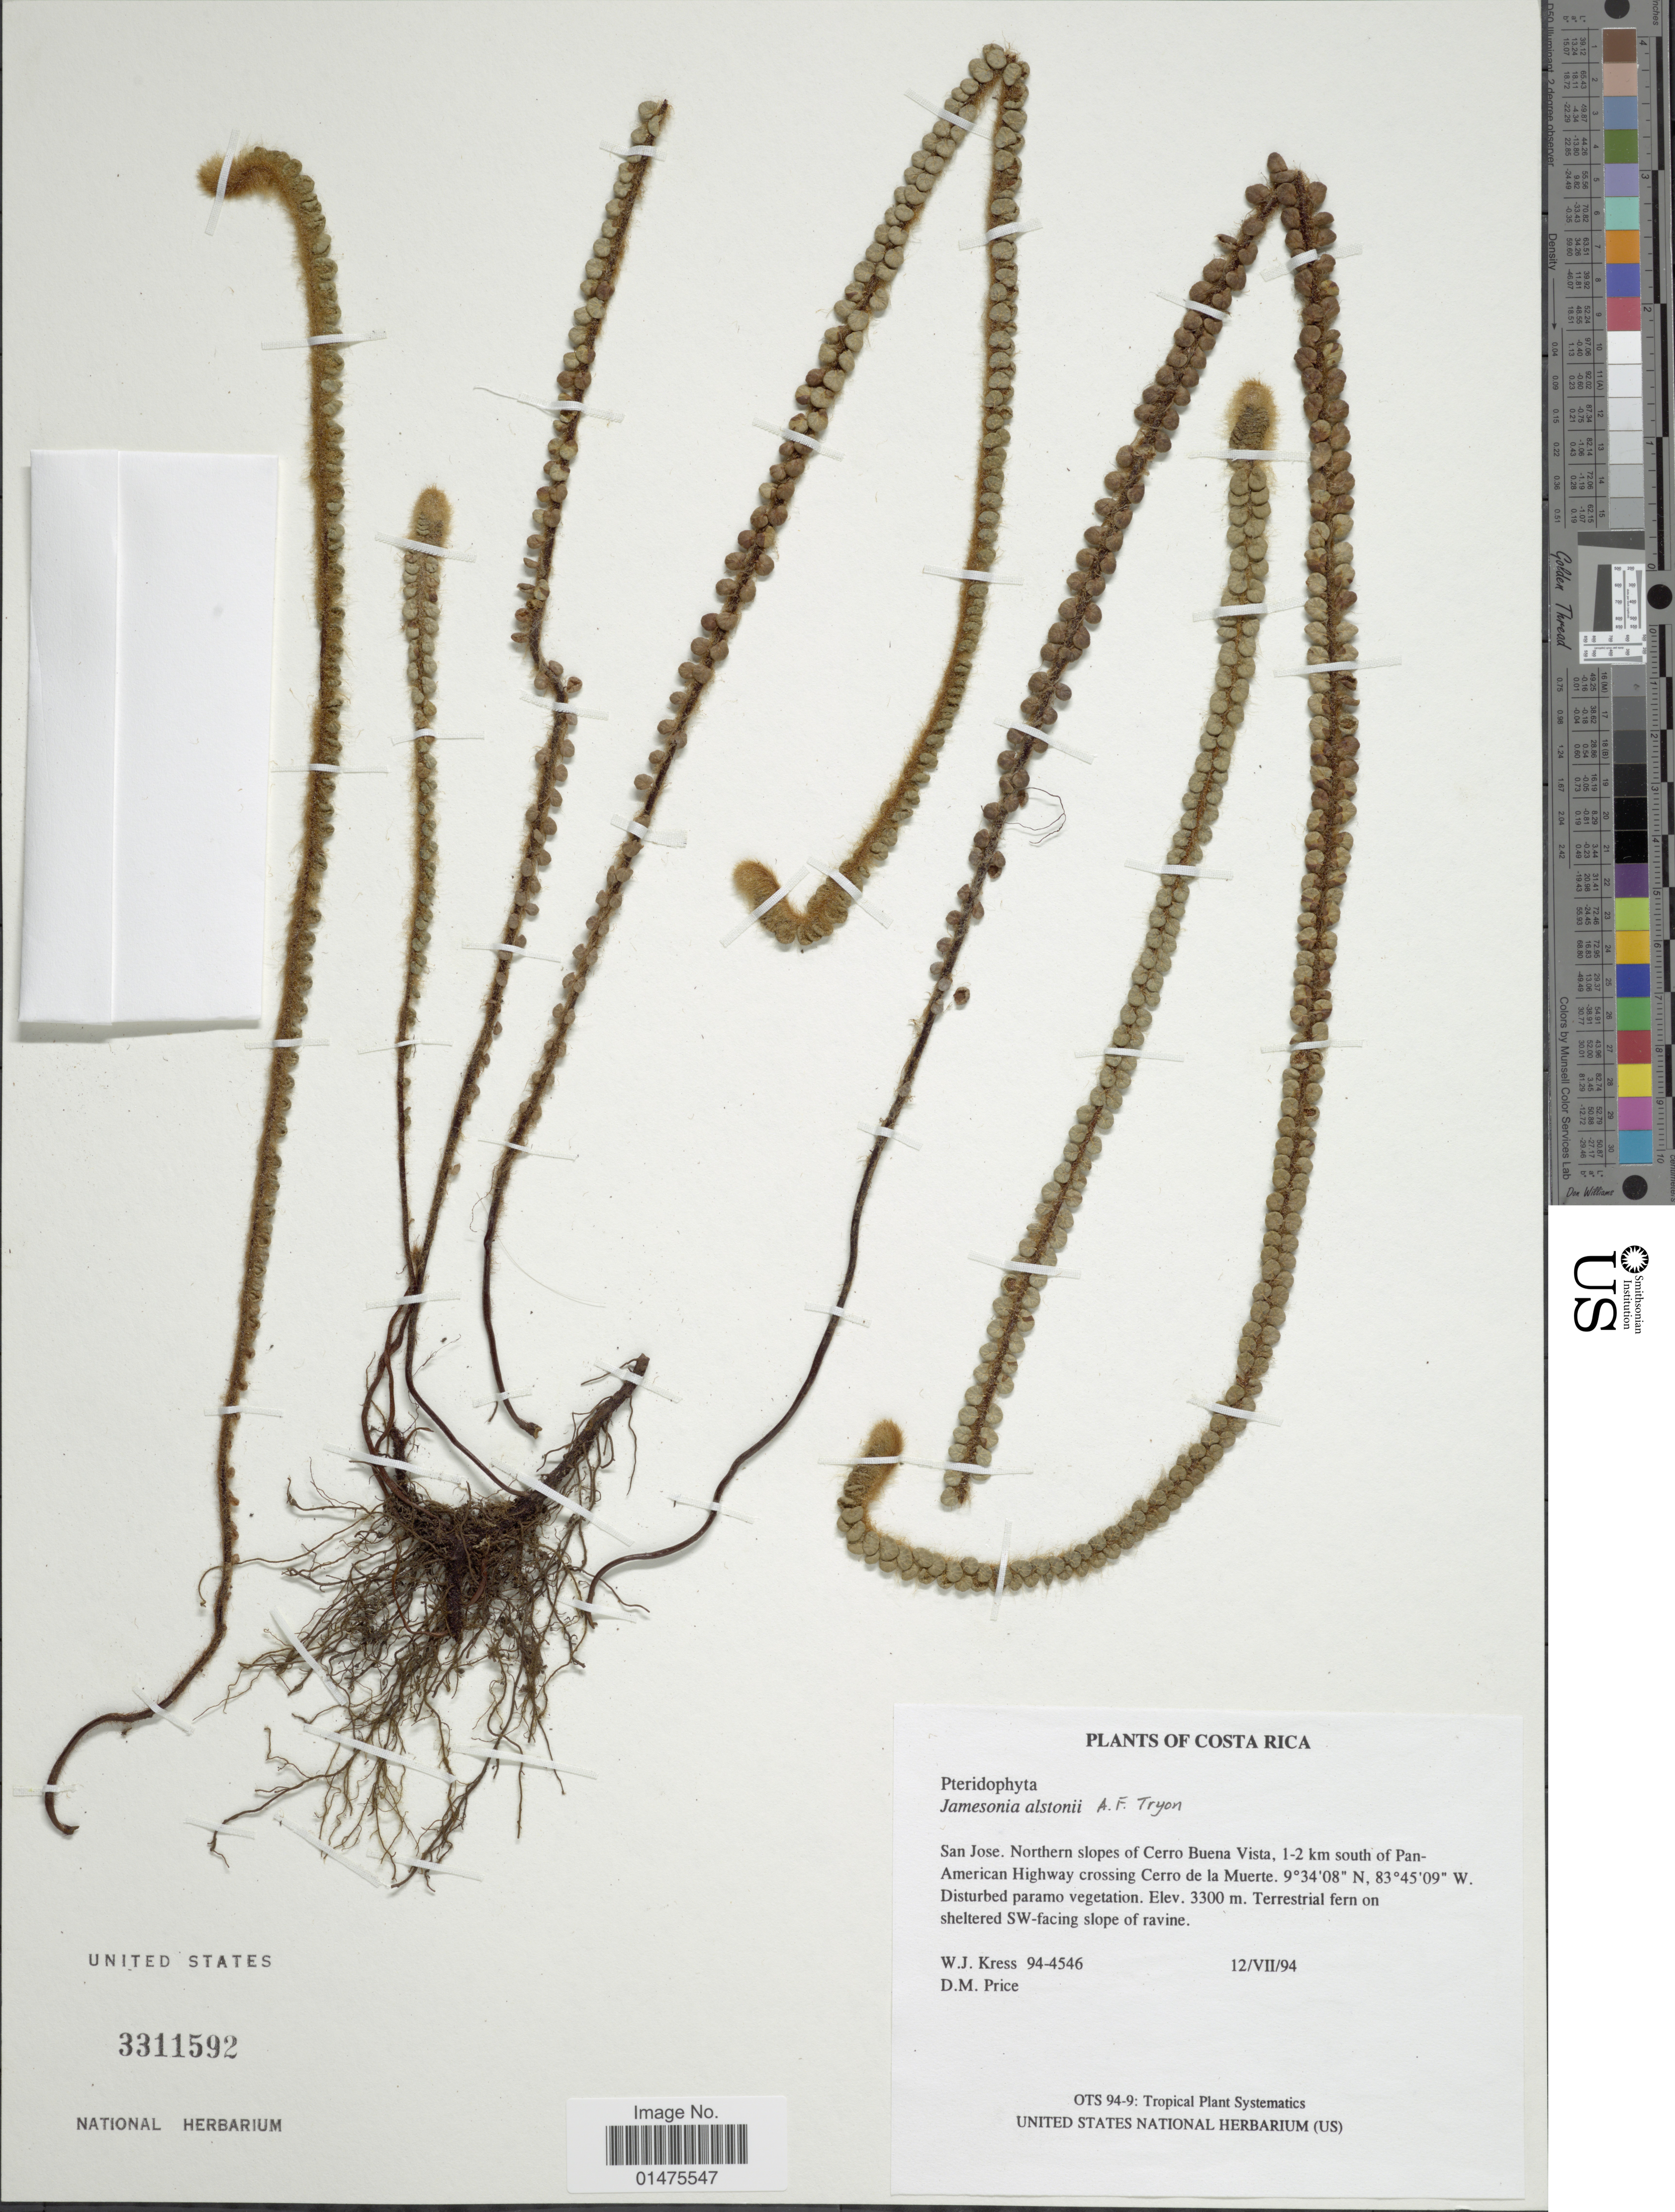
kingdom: Plantae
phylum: Tracheophyta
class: Polypodiopsida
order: Polypodiales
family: Pteridaceae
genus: Jamesonia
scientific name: Jamesonia alstonii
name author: A.F. Tryon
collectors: W. J. Kress & D. M. Price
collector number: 94-4546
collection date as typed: Transcribed d/m/y: 12/7/9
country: Costa Rica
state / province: San José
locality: Northern slopes of Cerro Buena Vista, 1-2 km south of Pan-American Highway crossing Cerro de la Muerte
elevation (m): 3300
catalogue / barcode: US 3311592